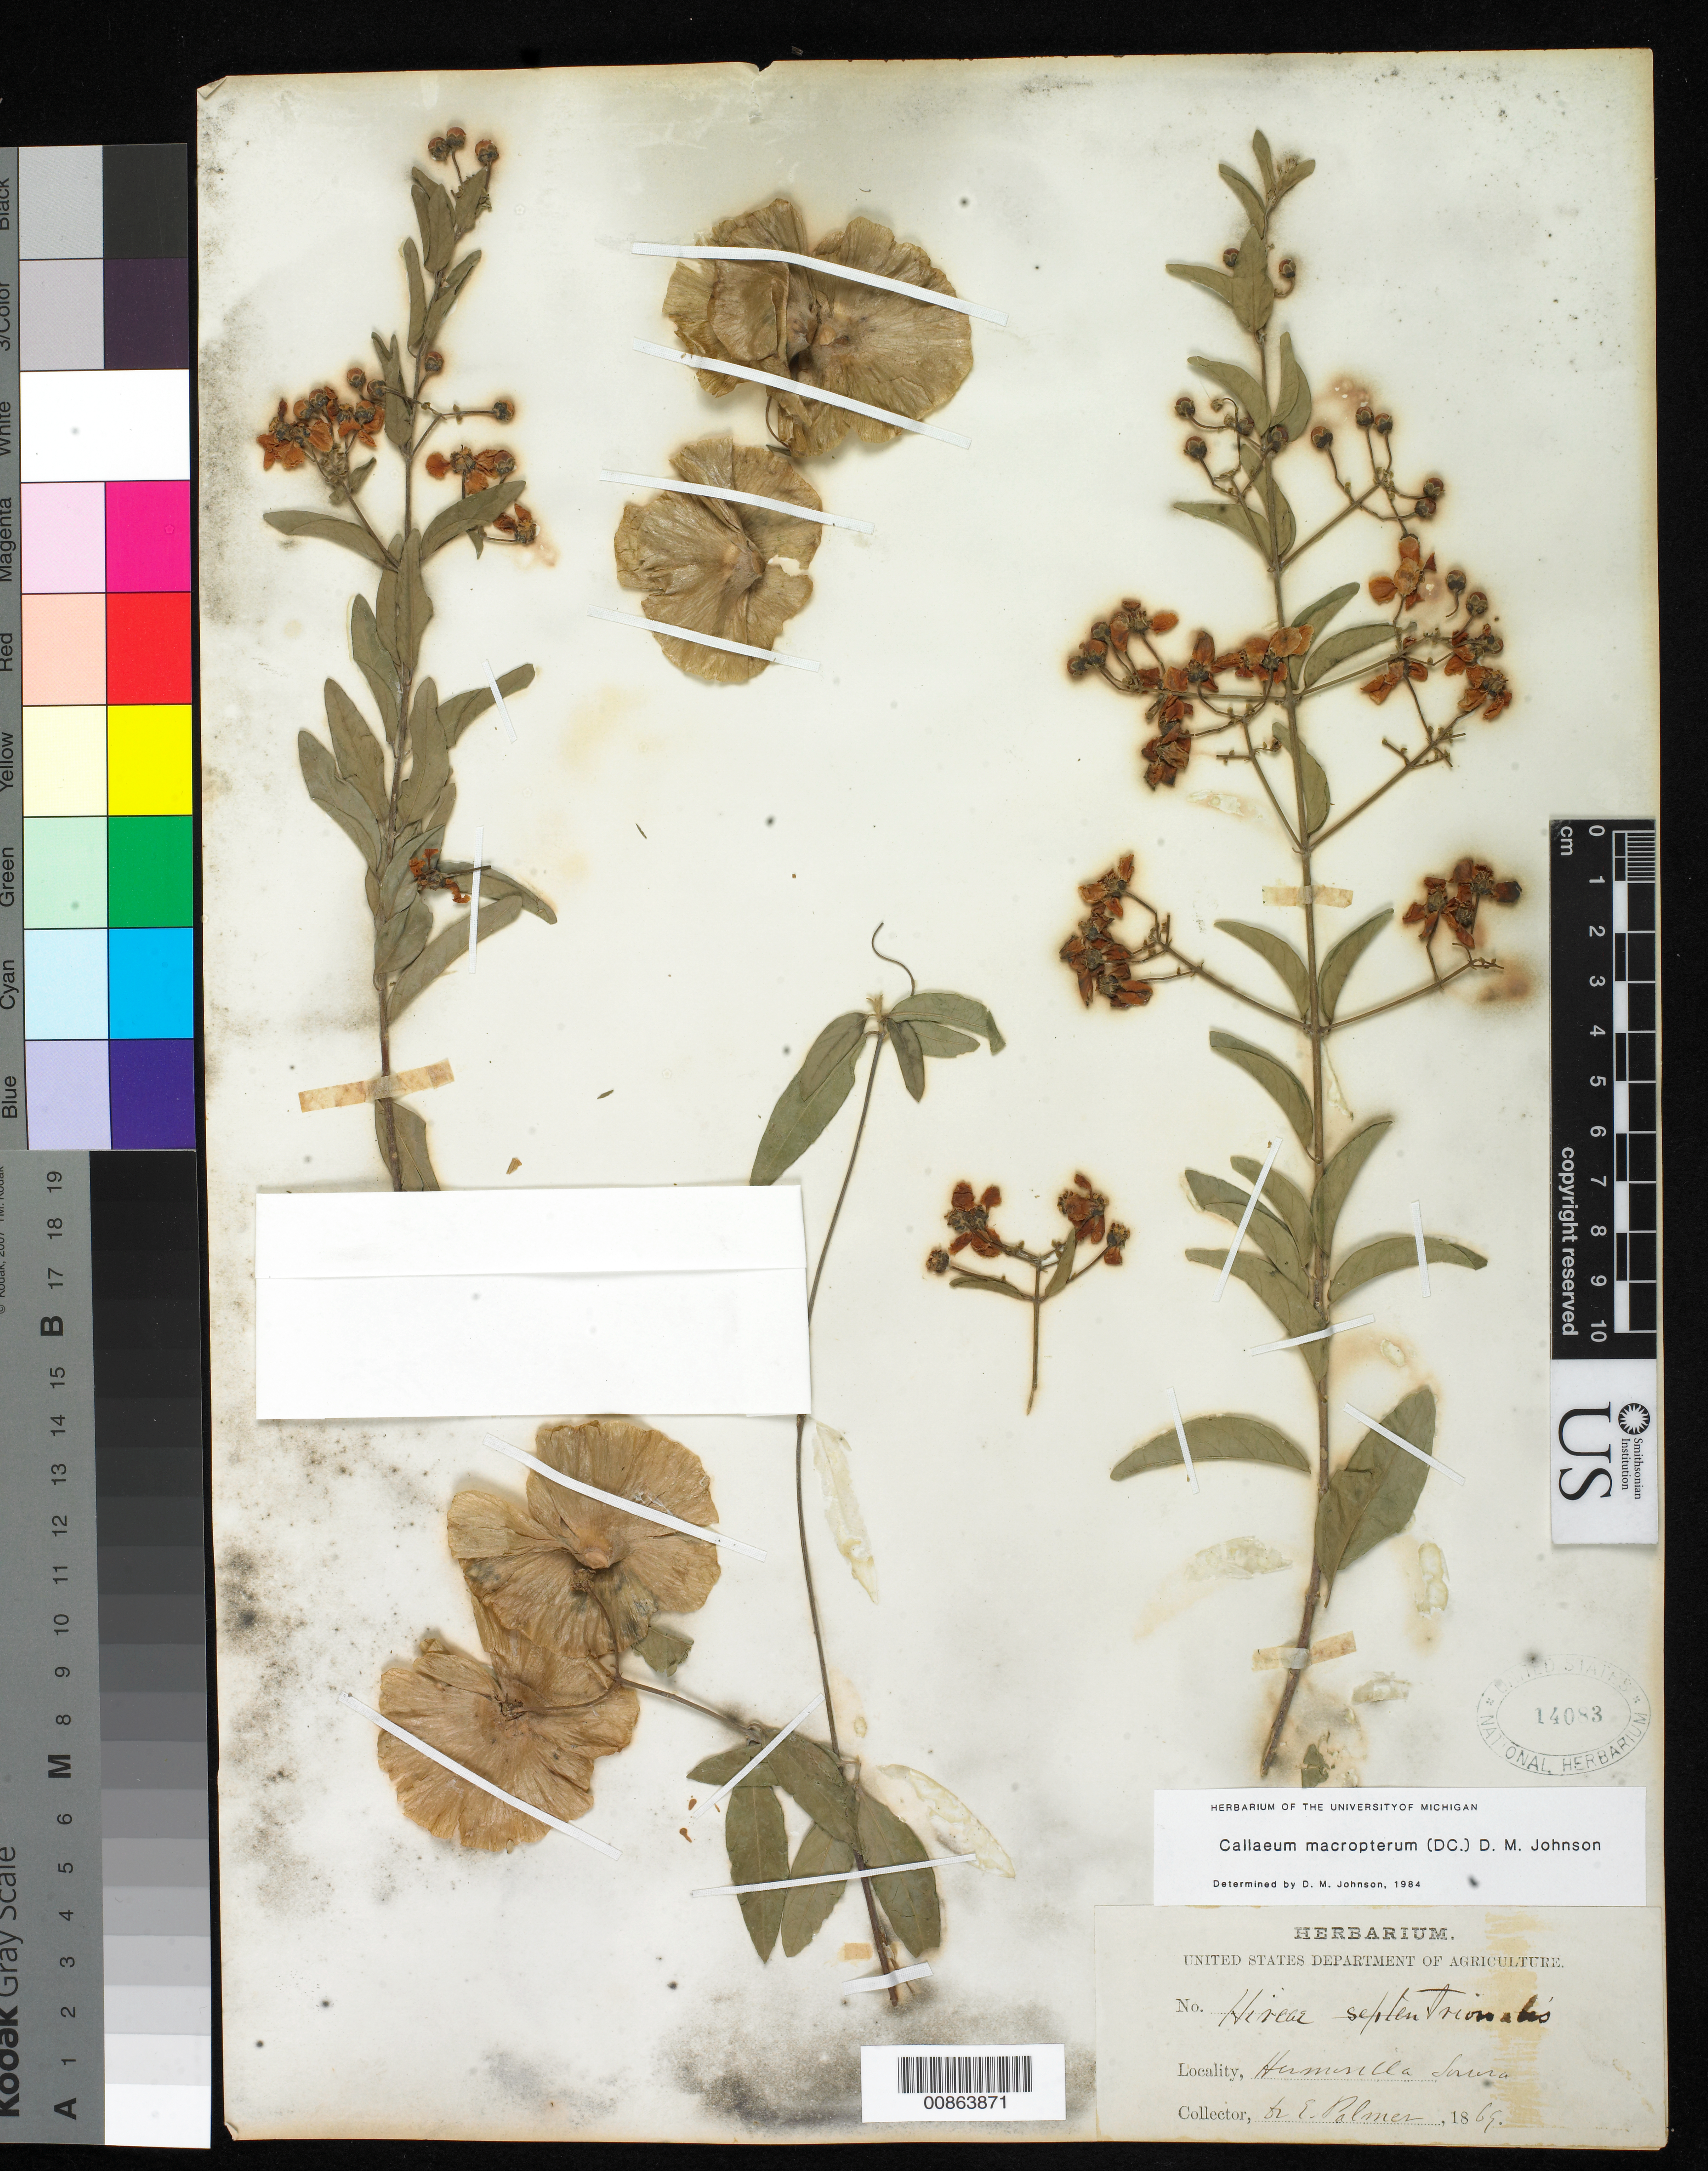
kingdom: Plantae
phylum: Tracheophyta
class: Magnoliopsida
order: Malpighiales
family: Malpighiaceae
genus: Callaeum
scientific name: Callaeum macropterum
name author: (Moc. & Sessé ex DC.) D.M. Johnson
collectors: E. Palmer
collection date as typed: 1869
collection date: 1869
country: Mexico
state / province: Sonora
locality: Hermosillo, Sonora.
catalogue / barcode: US 14083